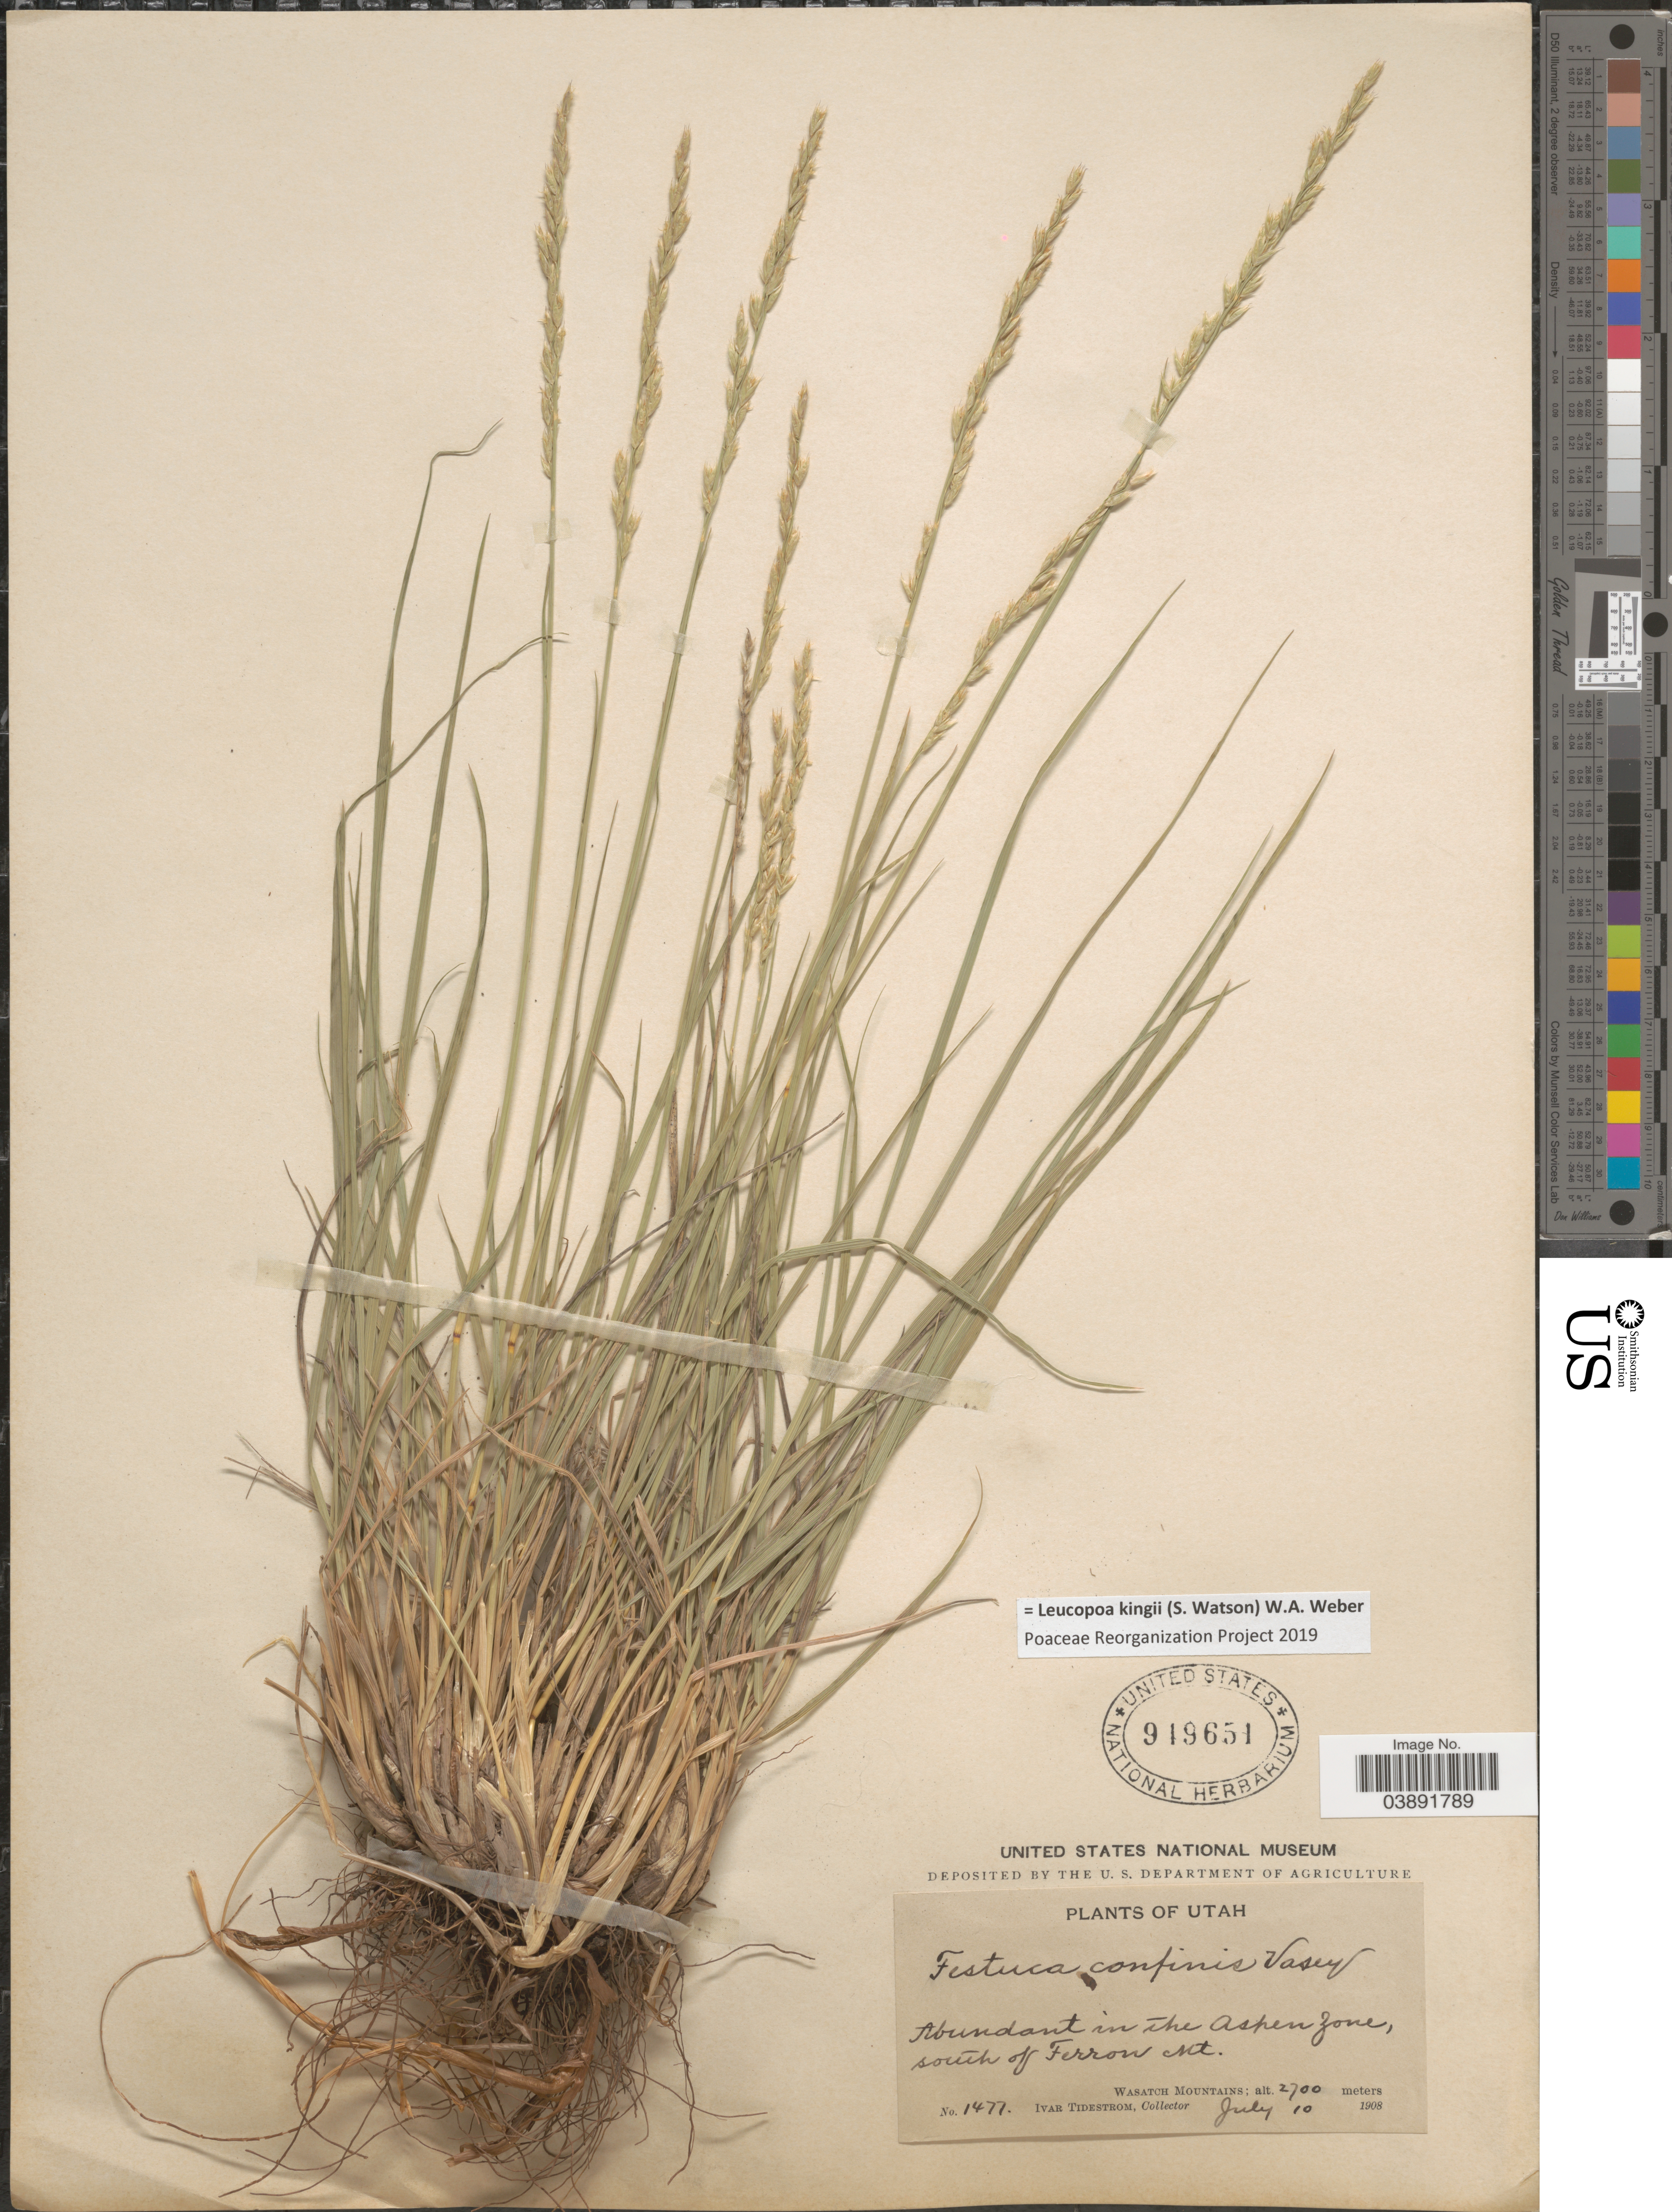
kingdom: Plantae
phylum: Tracheophyta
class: Liliopsida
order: Poales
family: Poaceae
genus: Hesperochloa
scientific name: Hesperochloa kingii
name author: (S. Watson) Rydb.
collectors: I. F. Tidestrom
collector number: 1477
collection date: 1908-07-10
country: United States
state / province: Utah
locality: Abundant in the Aspen Zone, south of Ferron Mt. Wasatch Mountains.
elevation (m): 2700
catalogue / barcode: US 949651